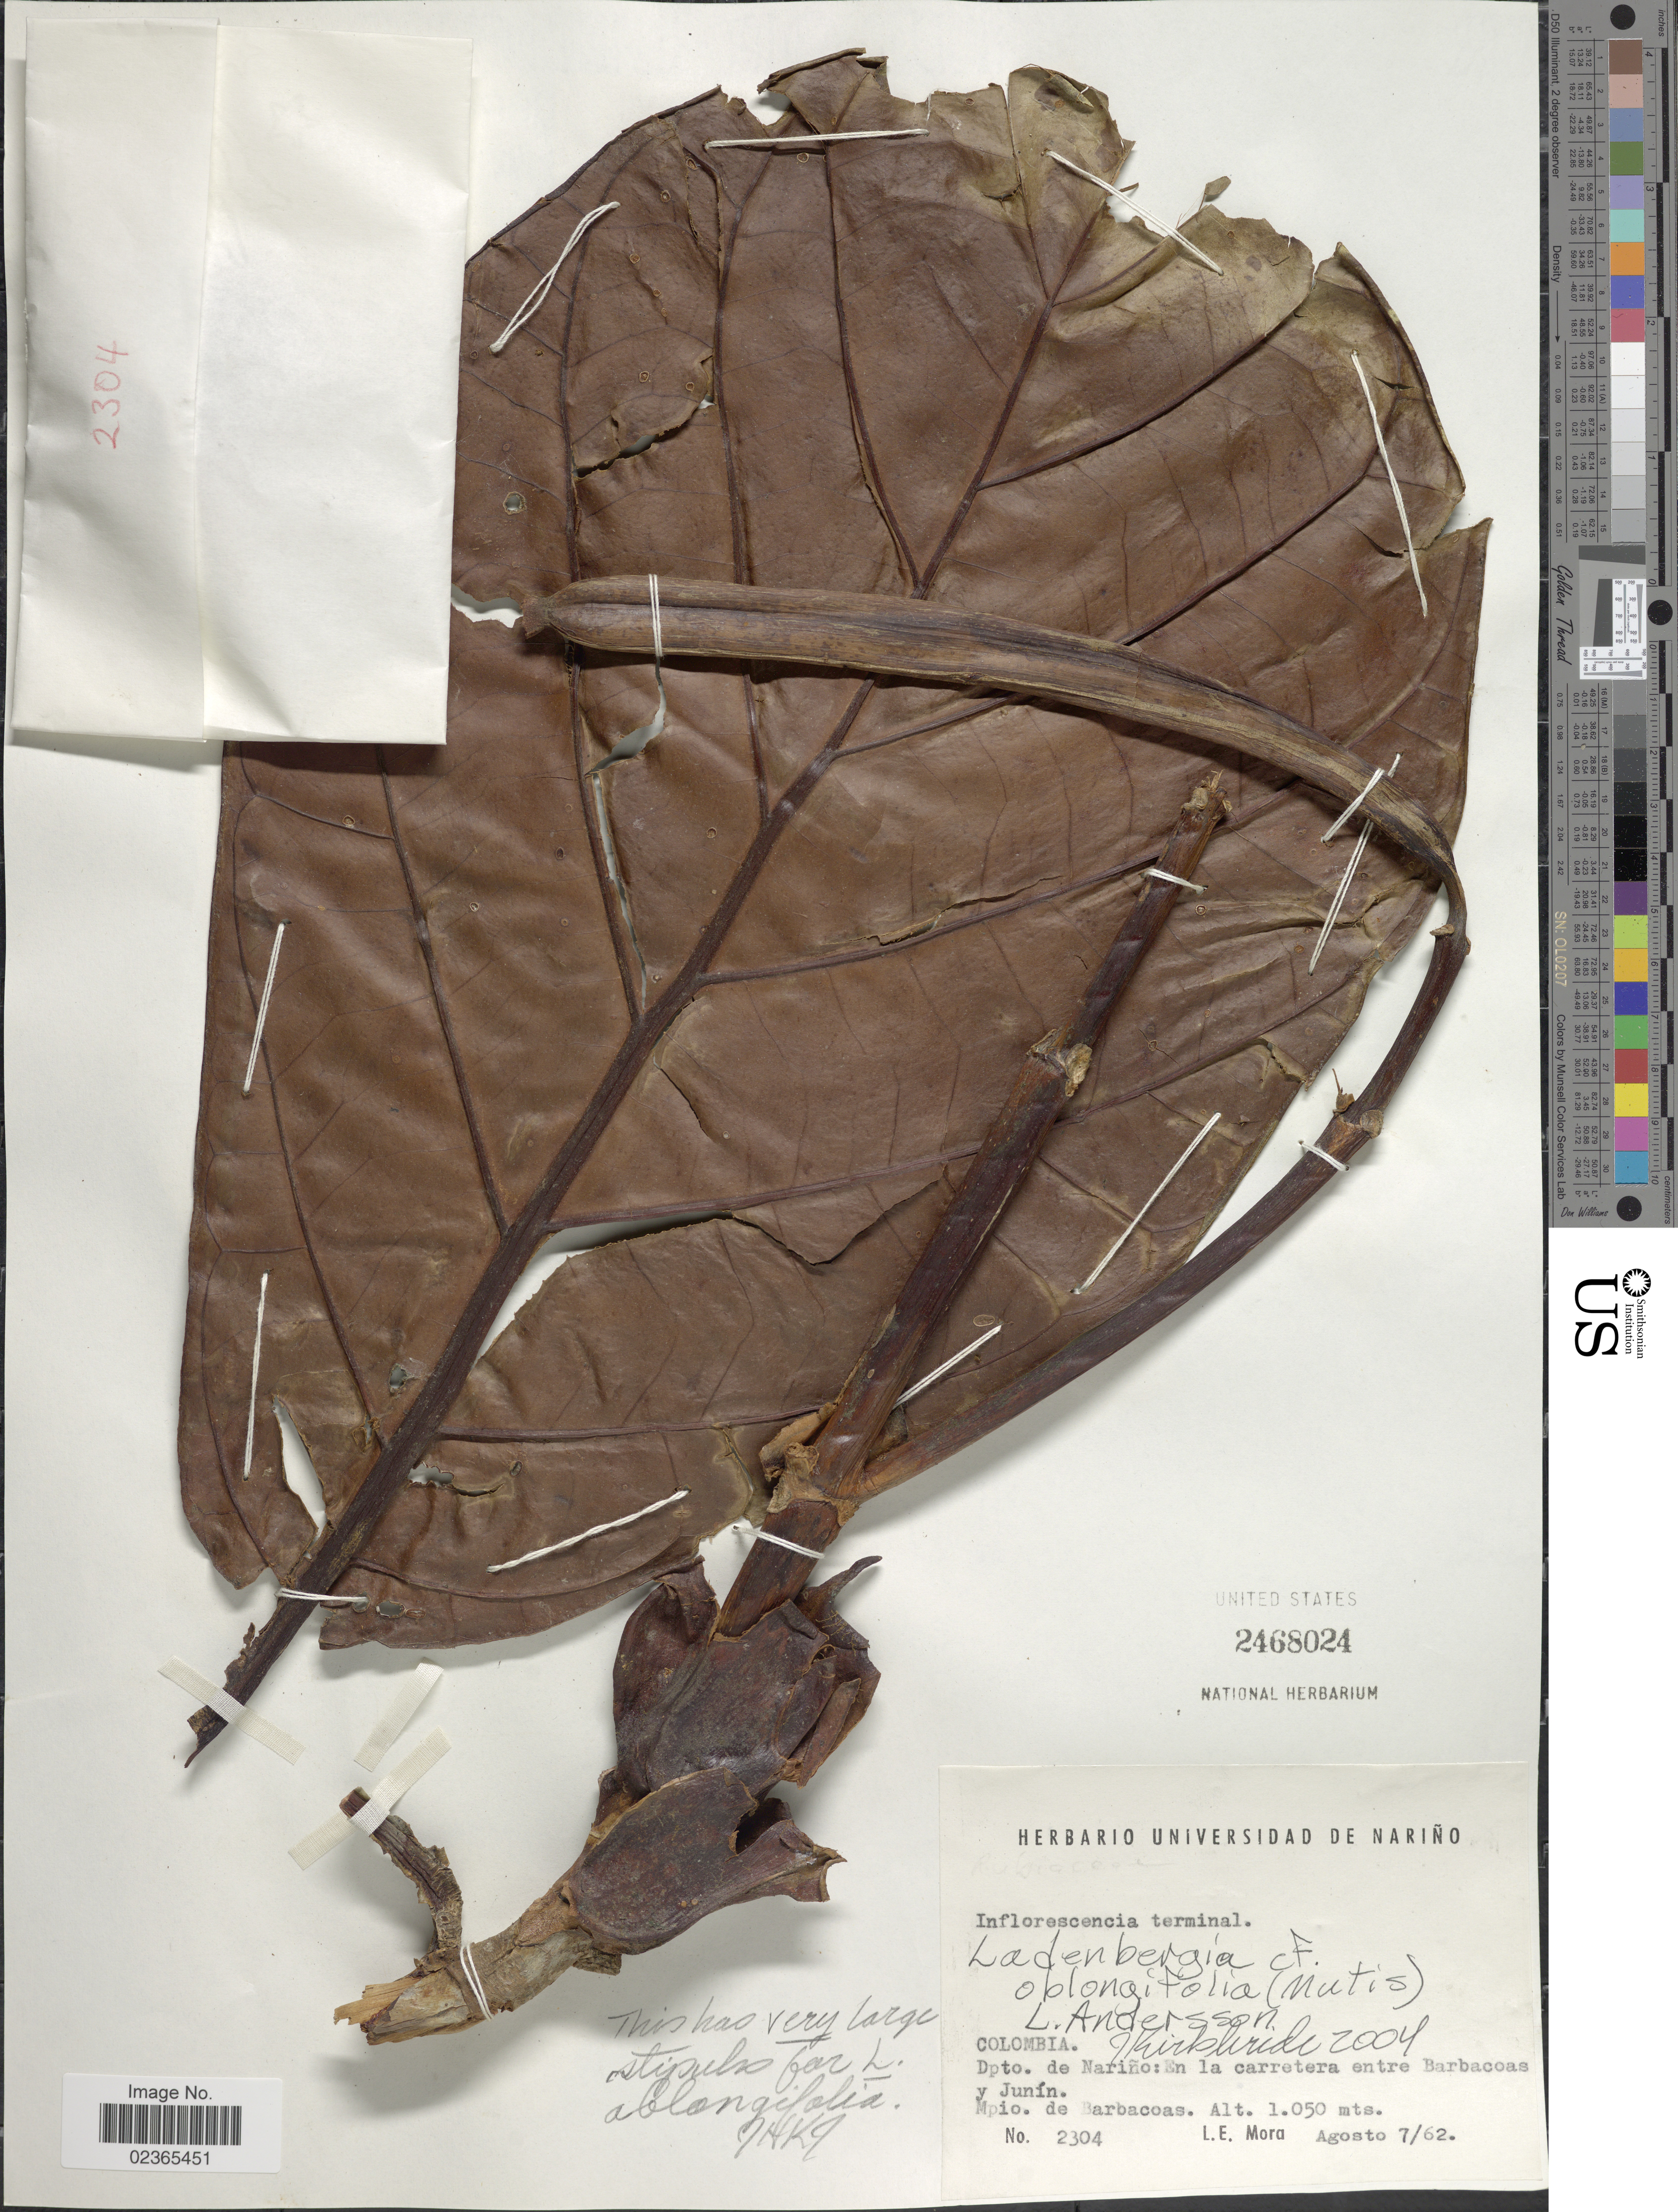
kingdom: Plantae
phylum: Tracheophyta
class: Magnoliopsida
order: Gentianales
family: Rubiaceae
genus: Ladenbergia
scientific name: Ladenbergia oblongifolia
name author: (Mutis) L. Andersson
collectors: L. Mora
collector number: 2304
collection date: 1962-08-07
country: Colombia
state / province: Nariño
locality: En la carretera entre Barbacoas y Junin, Mpio. de Barbacoas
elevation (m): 1050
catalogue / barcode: US 2468024